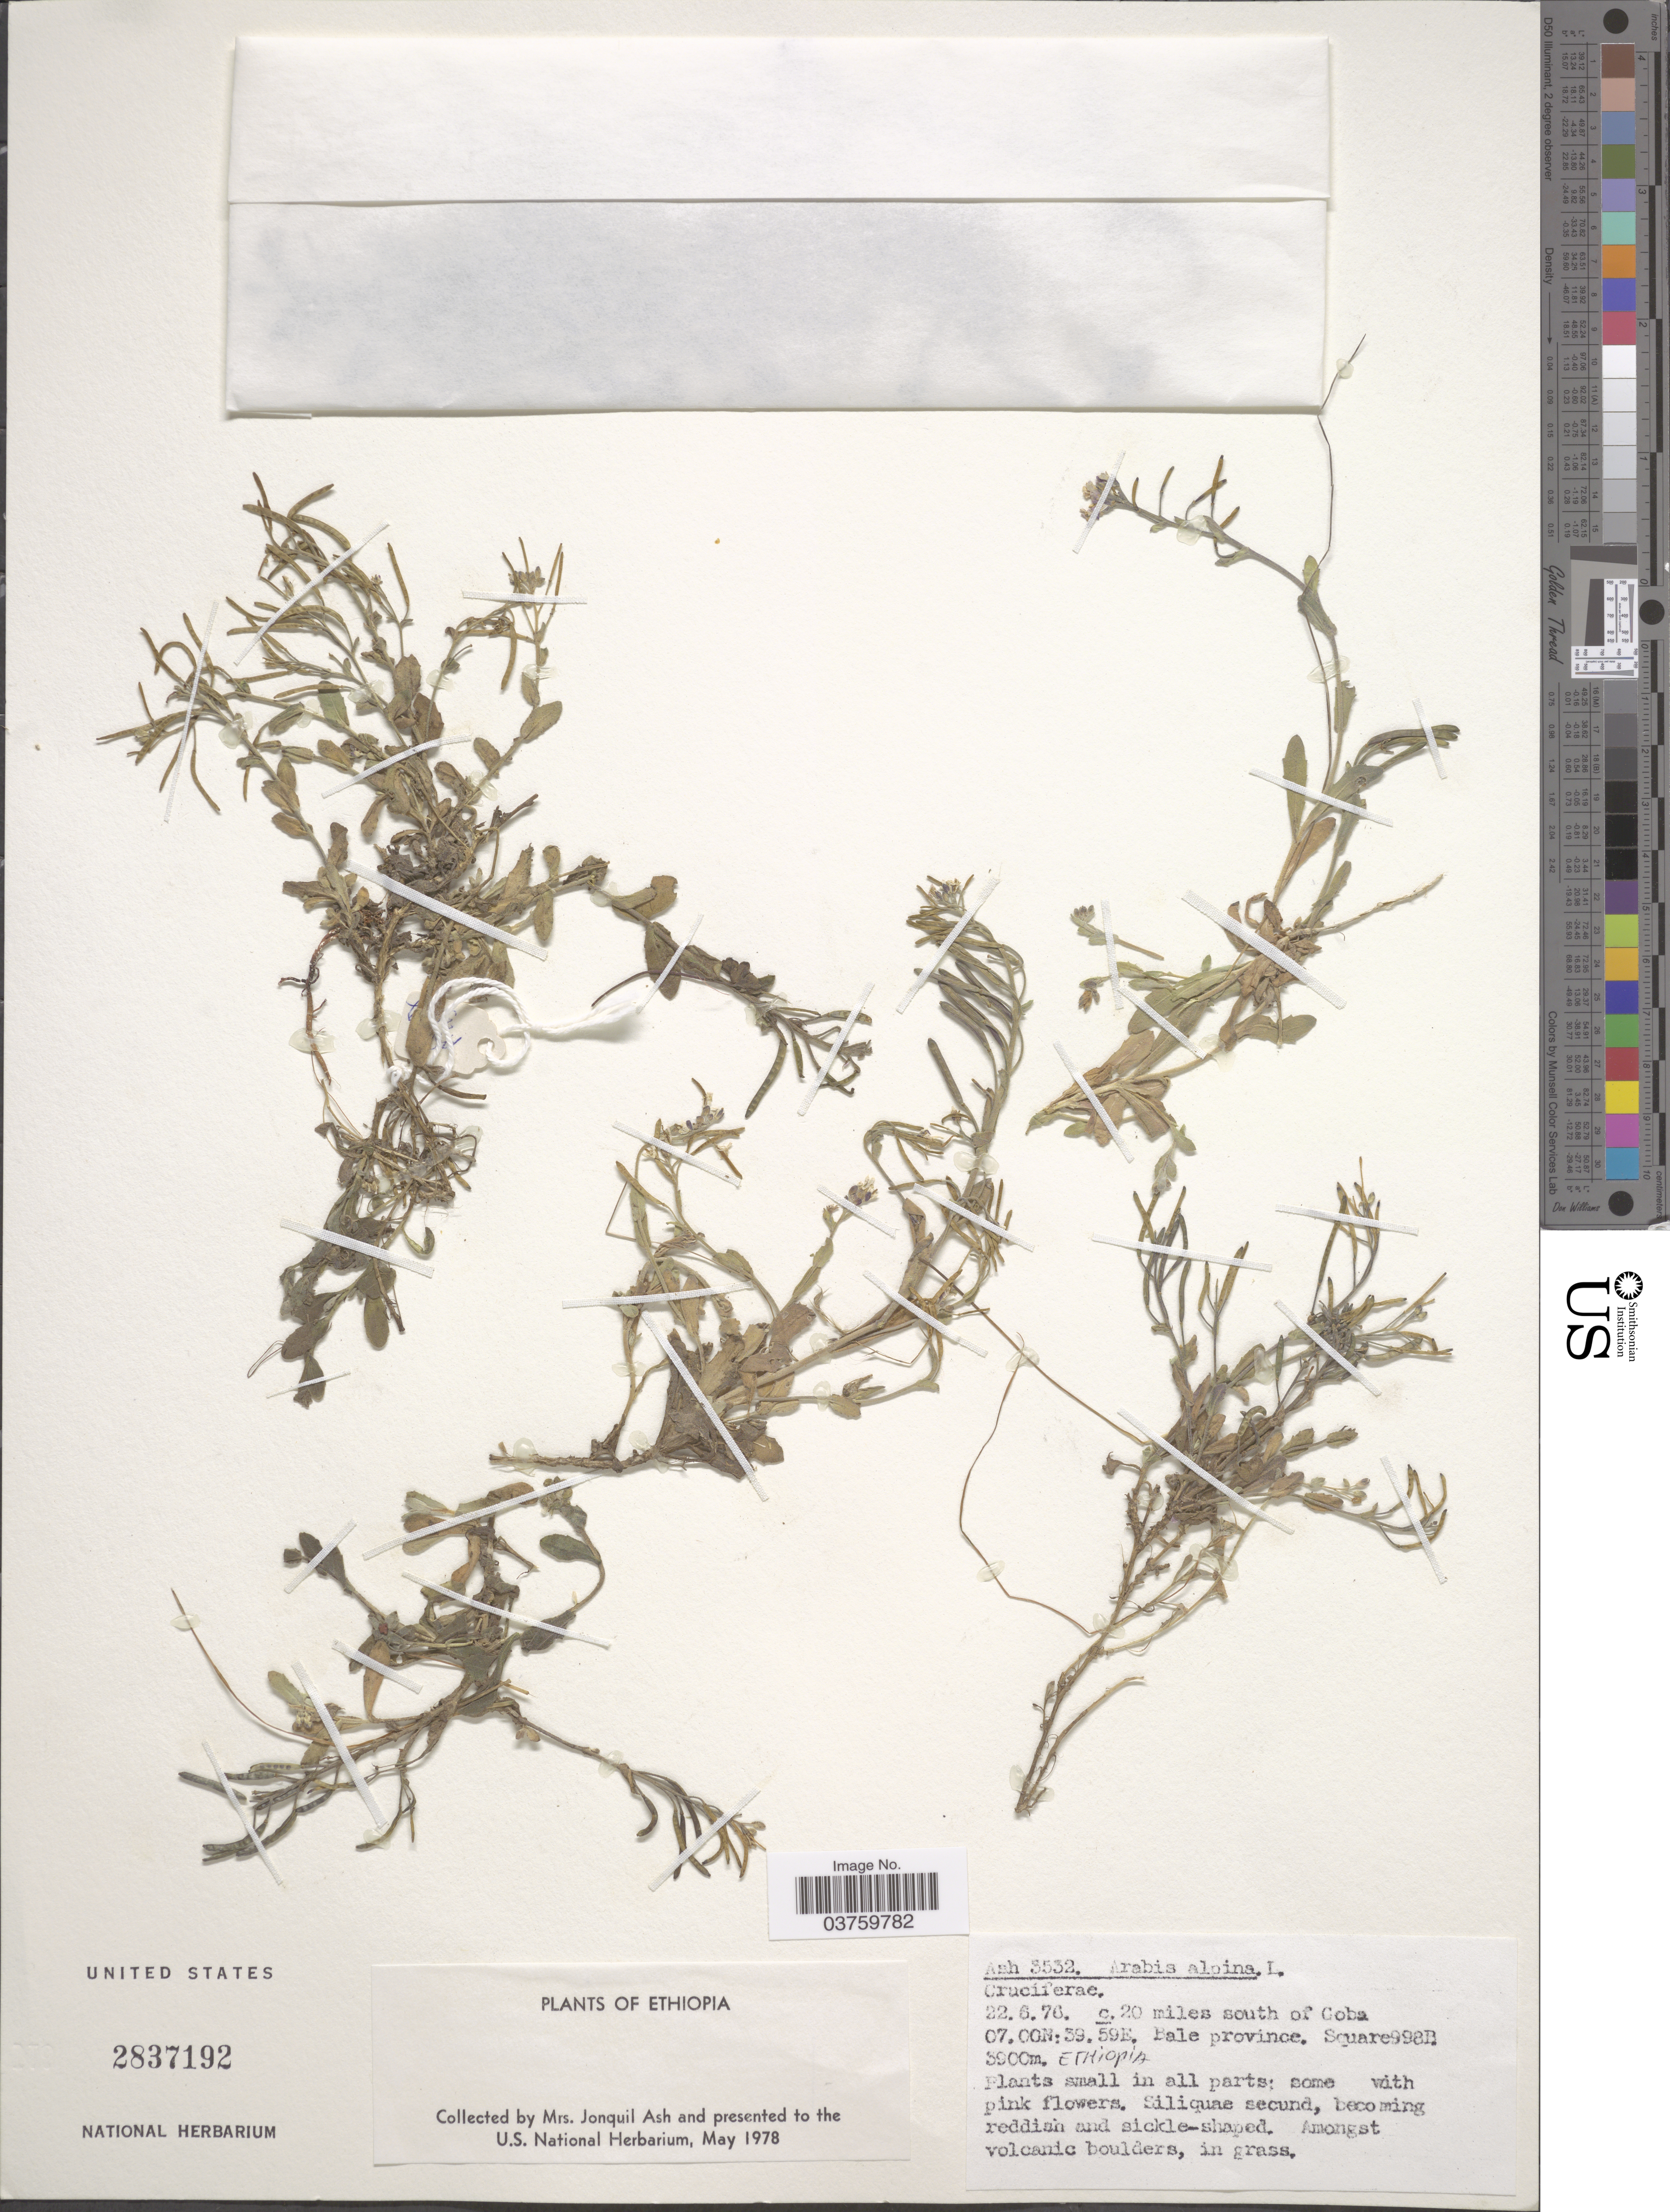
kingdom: Plantae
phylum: Tracheophyta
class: Magnoliopsida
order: Brassicales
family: Brassicaceae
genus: Arabis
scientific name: Arabis alpina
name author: L.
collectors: J. Ash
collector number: Ash3532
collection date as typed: Transcribed d/m/y: 22/6/76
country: Ethiopia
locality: C.20 miles south of Goba. Bale province. Square998B.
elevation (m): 3900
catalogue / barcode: US 2837192